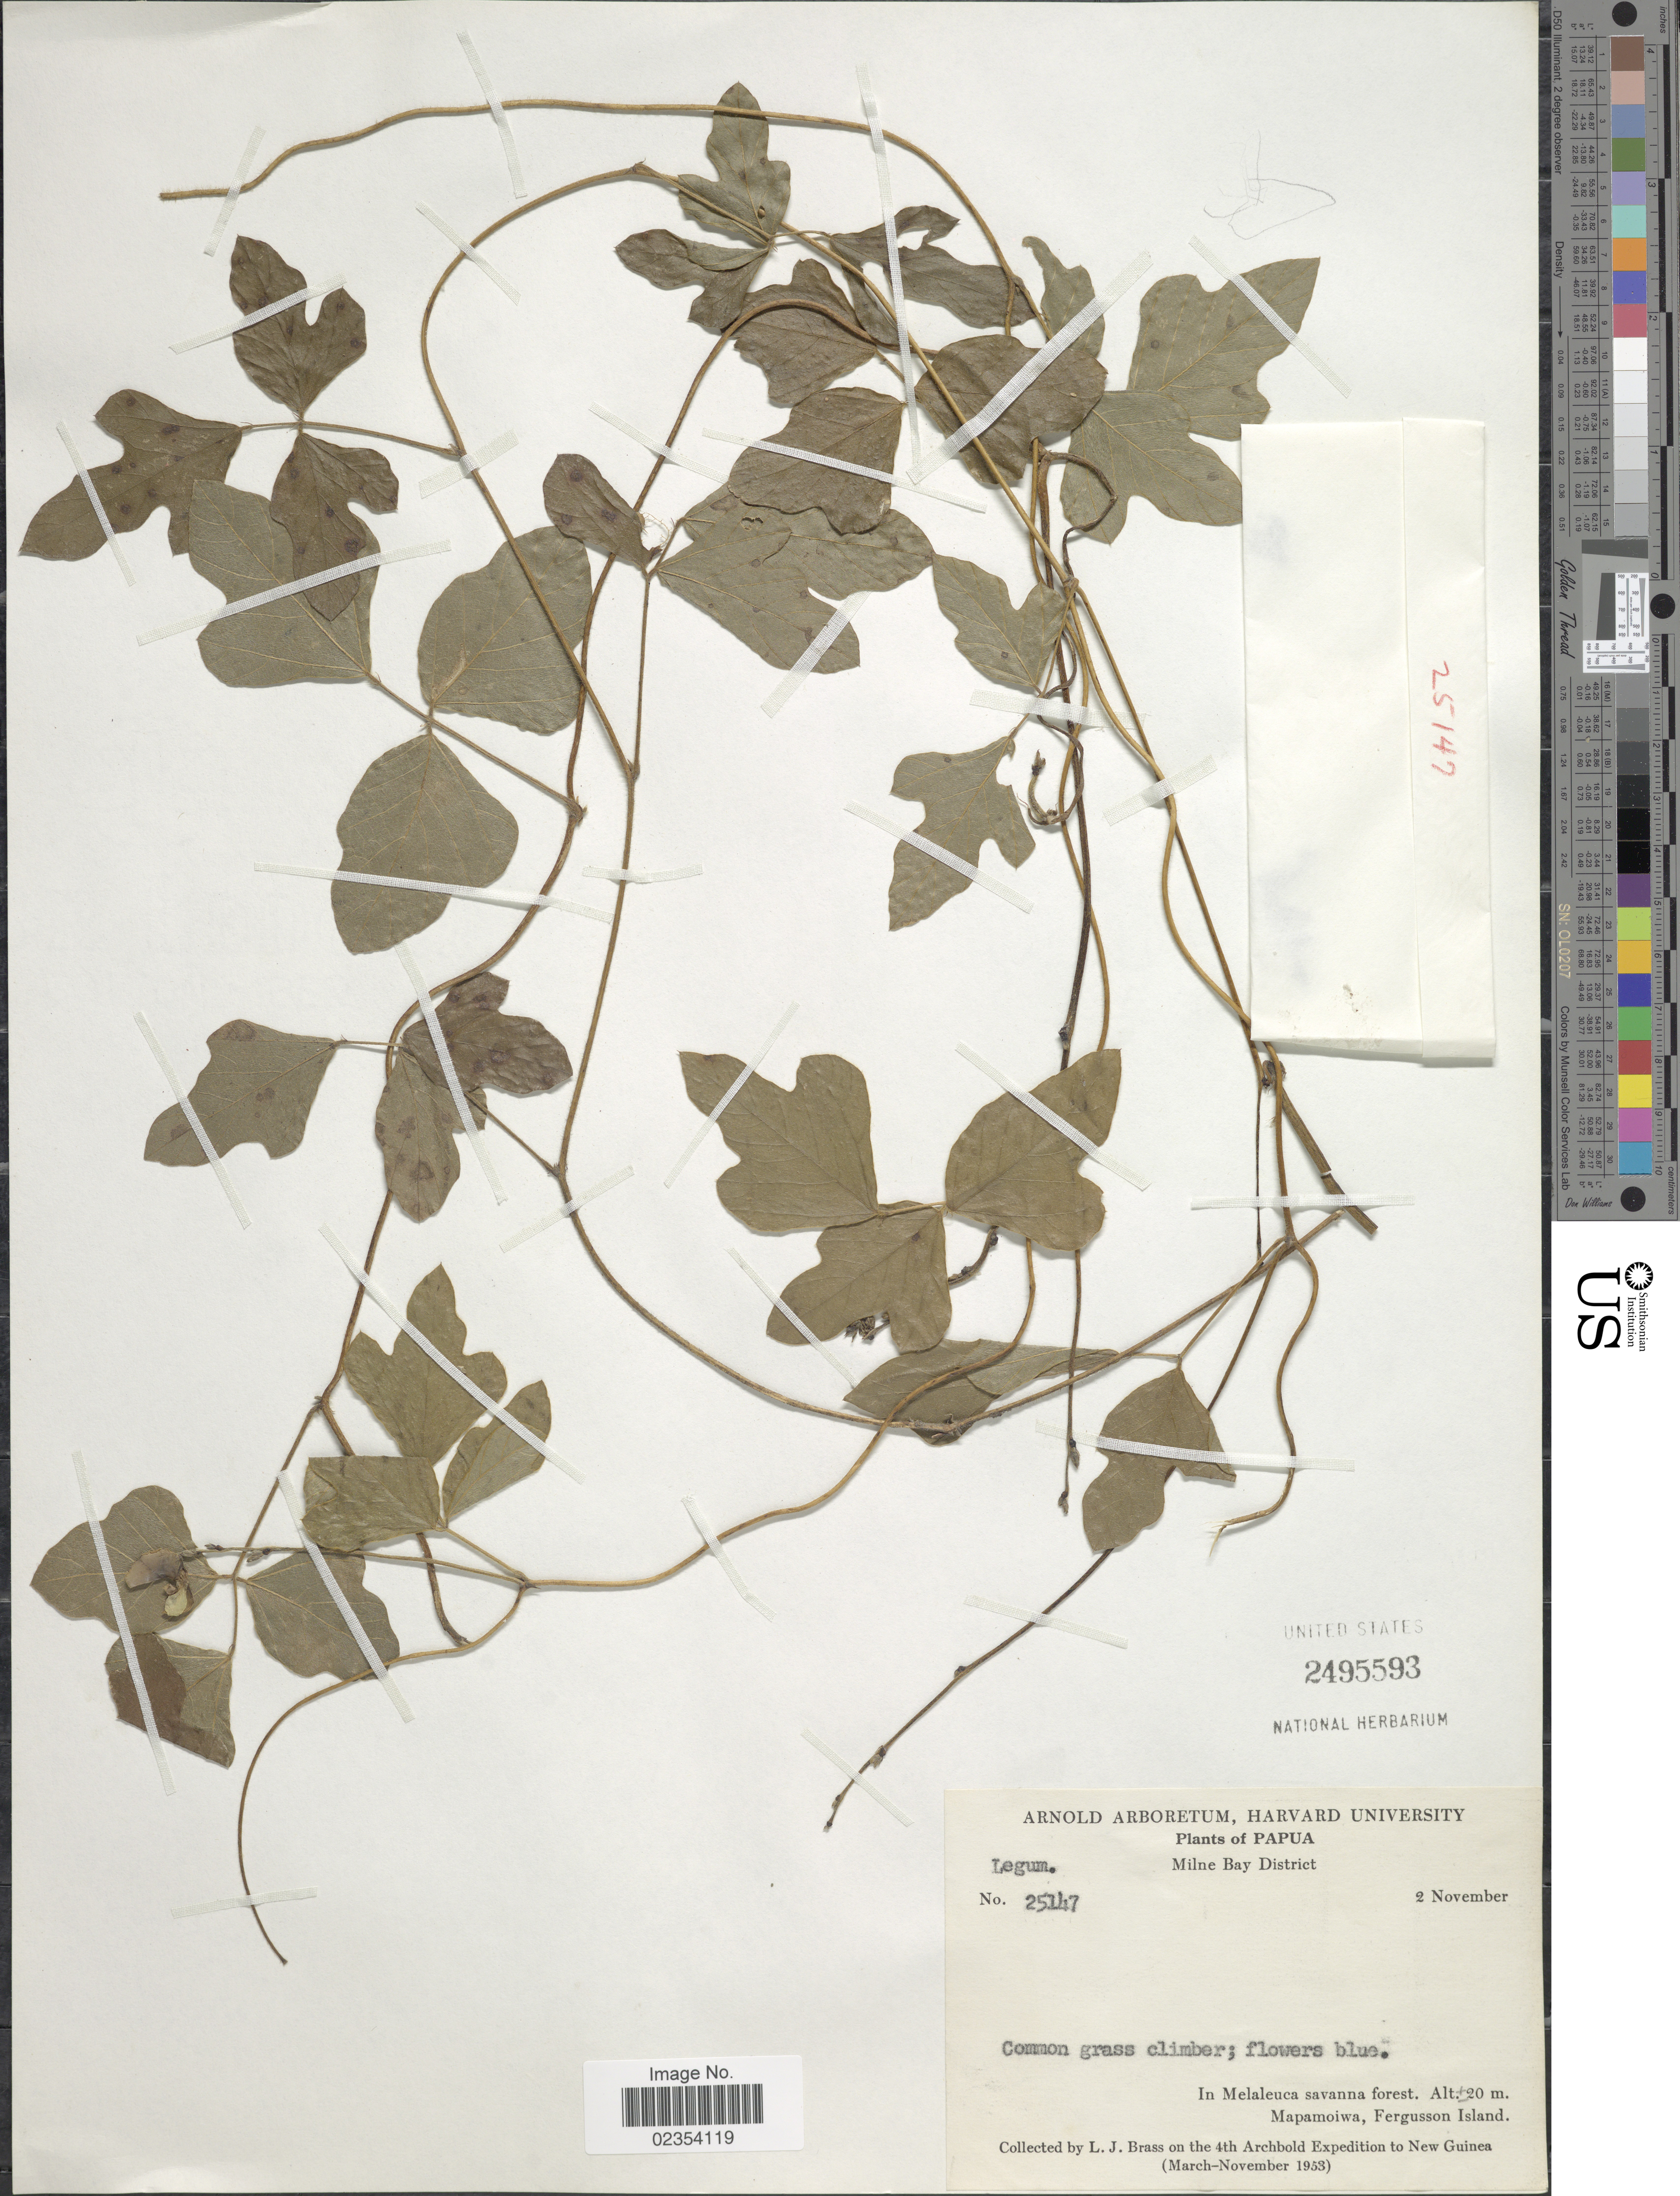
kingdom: Plantae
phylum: Tracheophyta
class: Magnoliopsida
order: Fabales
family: Fabaceae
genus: Vigna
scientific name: Vigna sp.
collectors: L. J. Brass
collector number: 25147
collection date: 1953-11-02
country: Papua New Guinea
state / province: Milne Bay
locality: Papua, in Melaleuca savanna forest, Mapamoiwa, Fergusson Island.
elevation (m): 20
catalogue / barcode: US 2495593